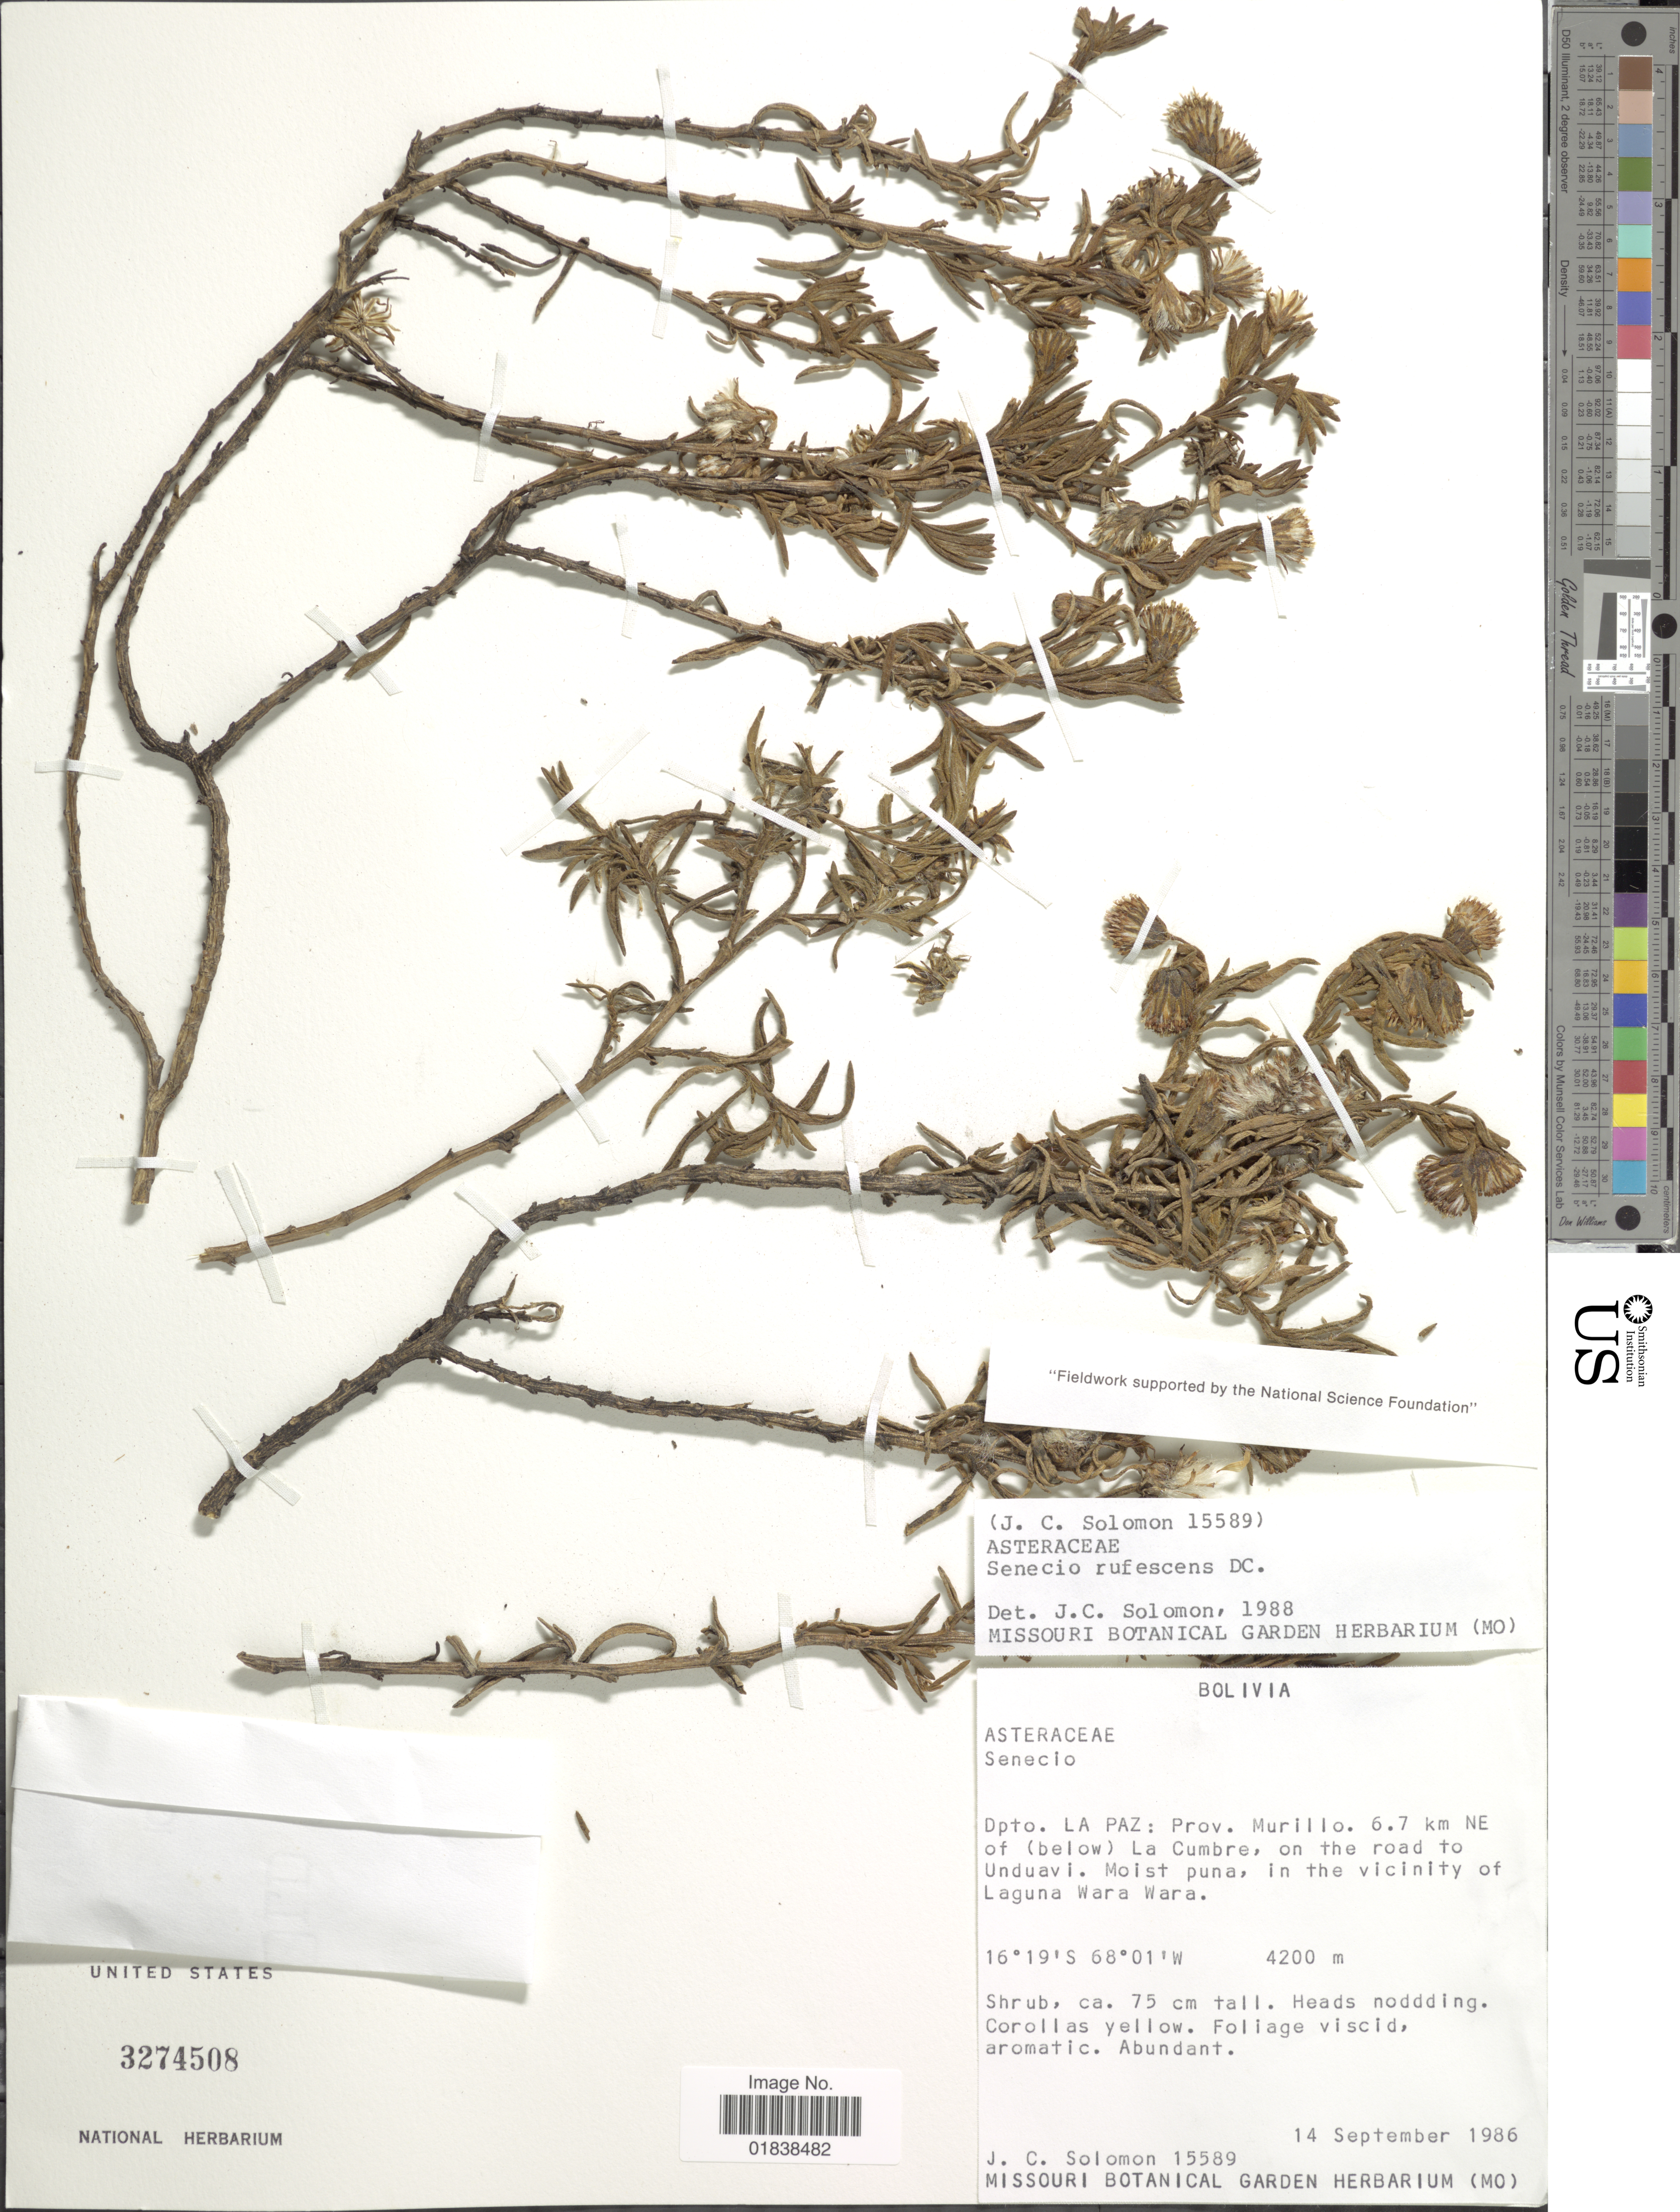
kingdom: Plantae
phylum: Tracheophyta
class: Magnoliopsida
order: Asterales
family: Asteraceae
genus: Senecio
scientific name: Senecio rufescens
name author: DC.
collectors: J. C. Solomon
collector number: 15589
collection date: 1986-09-14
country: Bolivia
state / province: La Paz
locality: Prov. Murillo, 6.7 km NE of (below) La Cumbre, on the road to Unduavi, vicinity of Laguna Wara Wara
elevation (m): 4200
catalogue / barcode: US 3274508